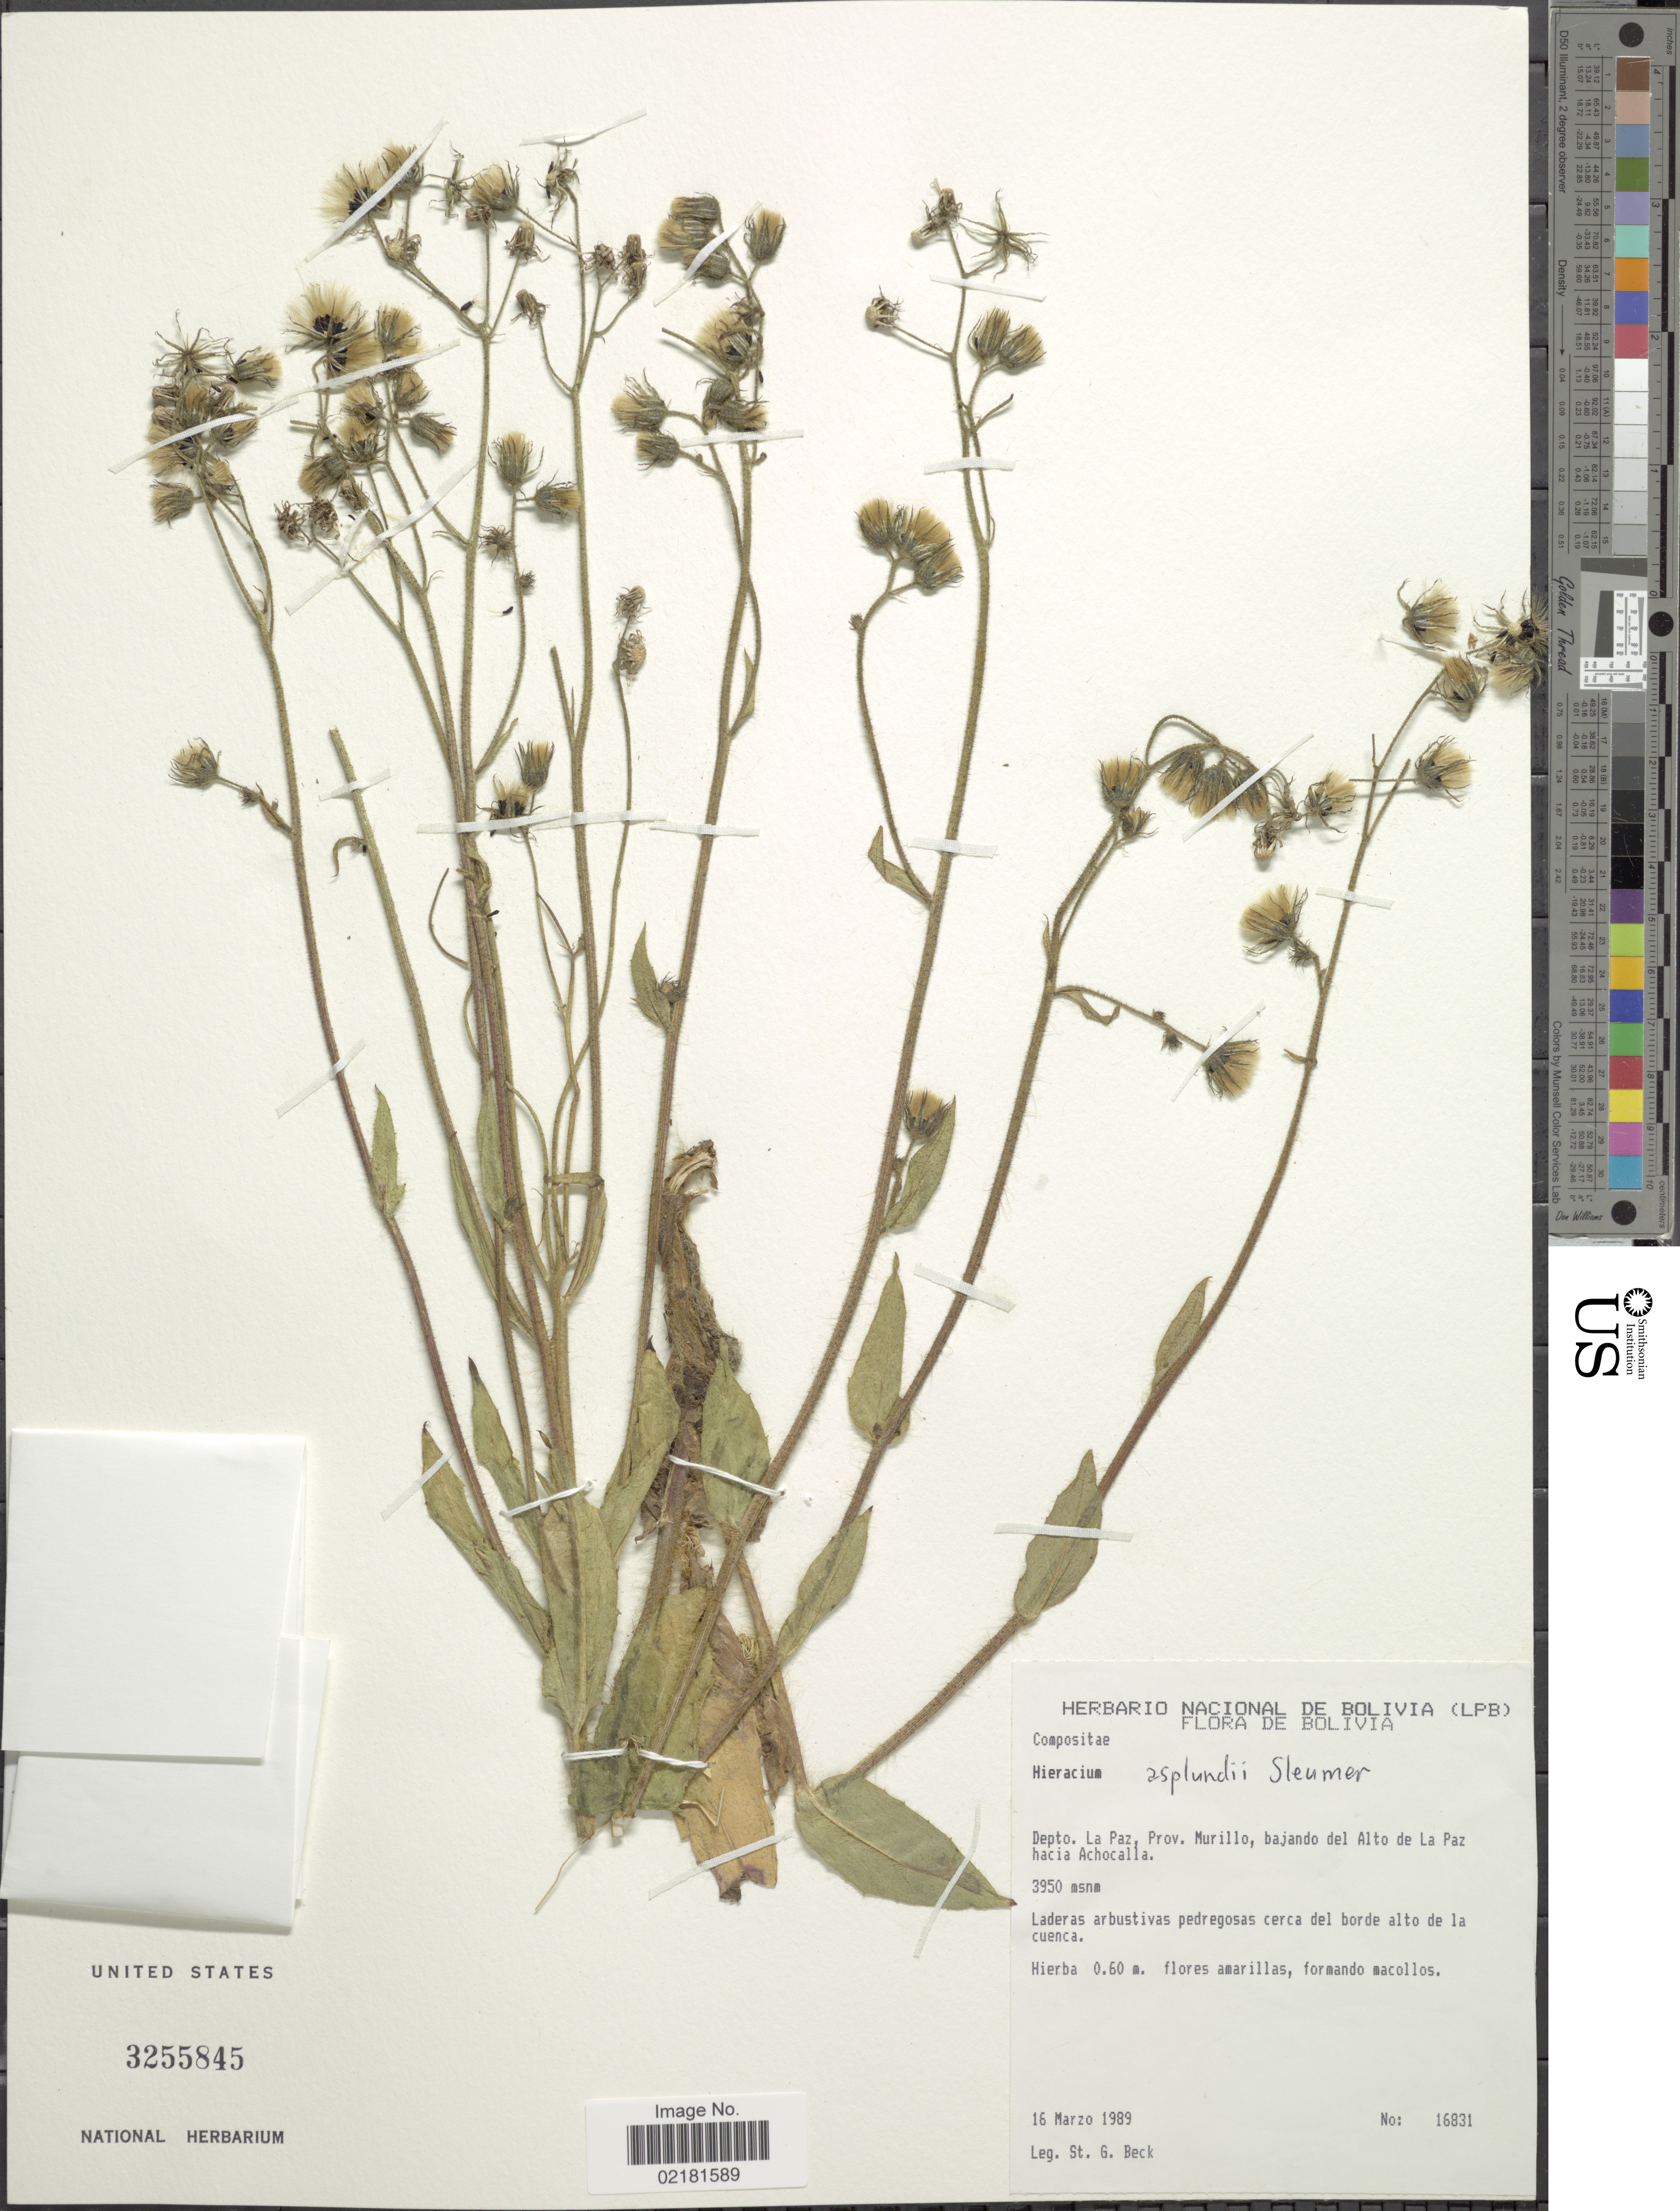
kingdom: Plantae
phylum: Tracheophyta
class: Magnoliopsida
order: Asterales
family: Asteraceae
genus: Hieracium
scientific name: Hieracium asplundii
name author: Sleumer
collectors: S. G. Beck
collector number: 16831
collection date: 1989-03-16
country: Bolivia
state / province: La Paz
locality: Prov. Murillo, bajando del Alto de La Paz hacia Achocalla.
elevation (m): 3950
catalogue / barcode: US 3255845